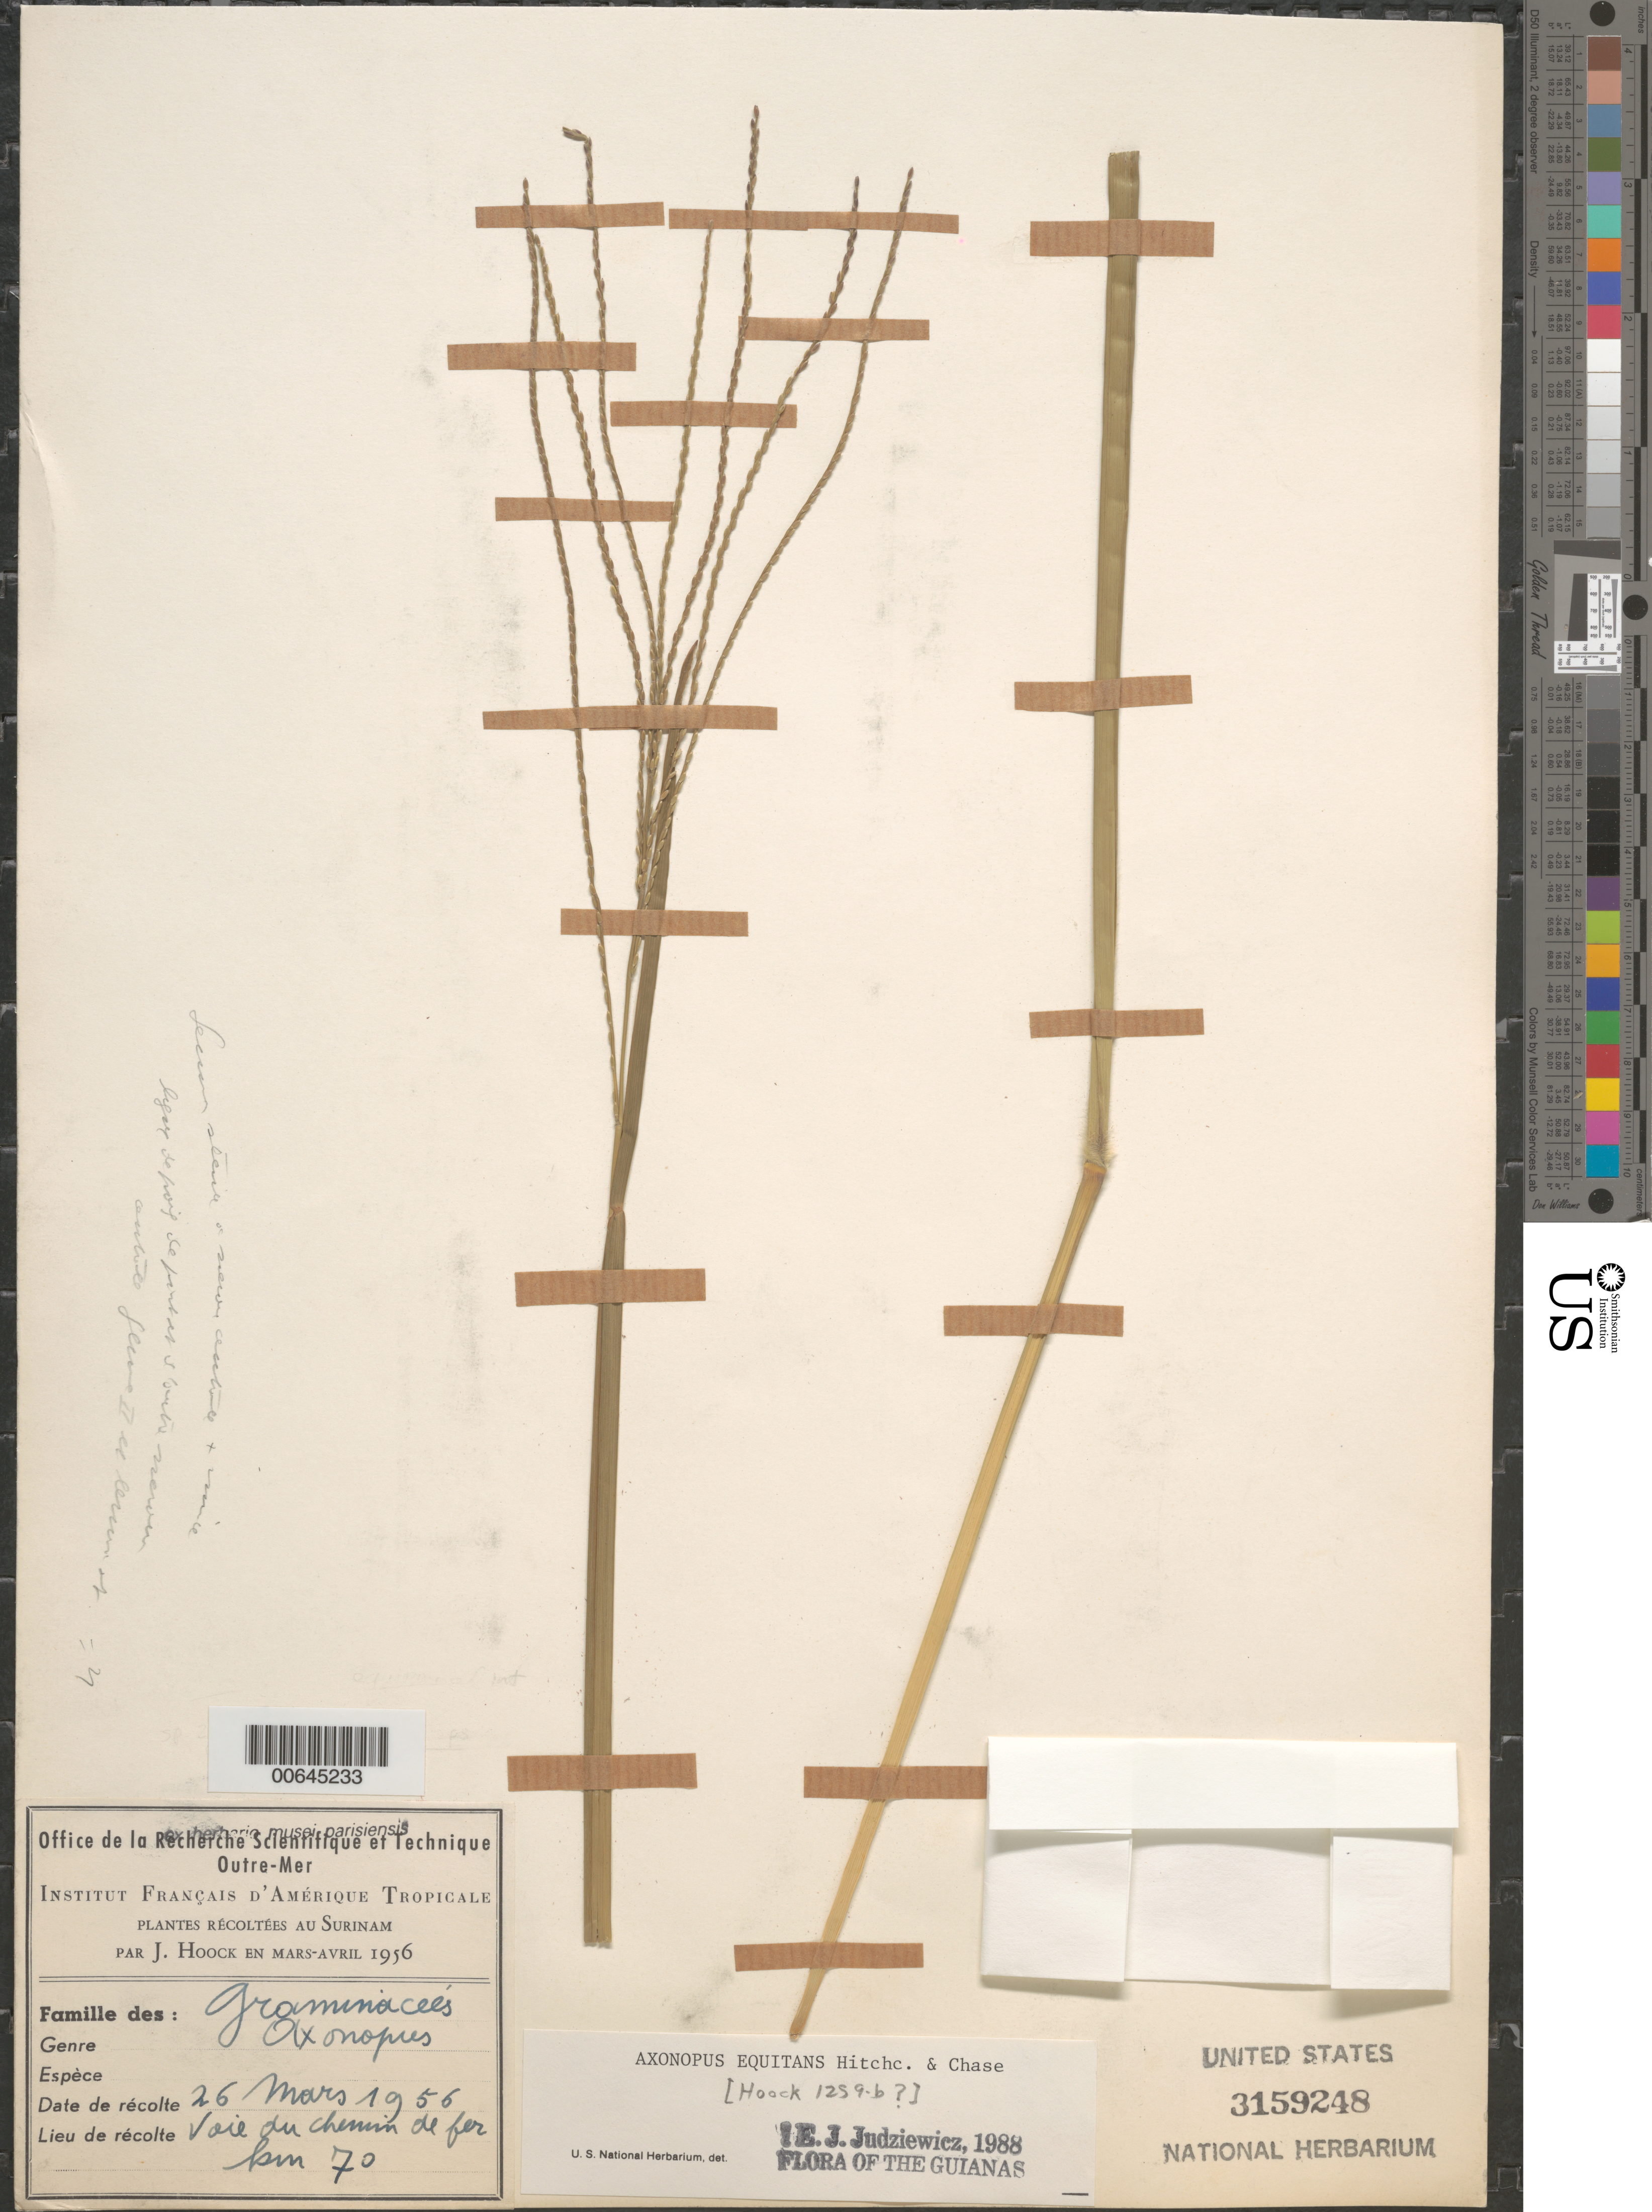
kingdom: Plantae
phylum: Tracheophyta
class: Liliopsida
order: Poales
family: Poaceae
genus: Axonopus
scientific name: Axonopus equitans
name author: Hitchc. & Chase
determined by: Judziewicz, E. J.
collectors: J. Hoock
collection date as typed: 26-Mar-56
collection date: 1956-03-26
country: Suriname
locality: Voie du chemin de fer, km 70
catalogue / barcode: US 3159247